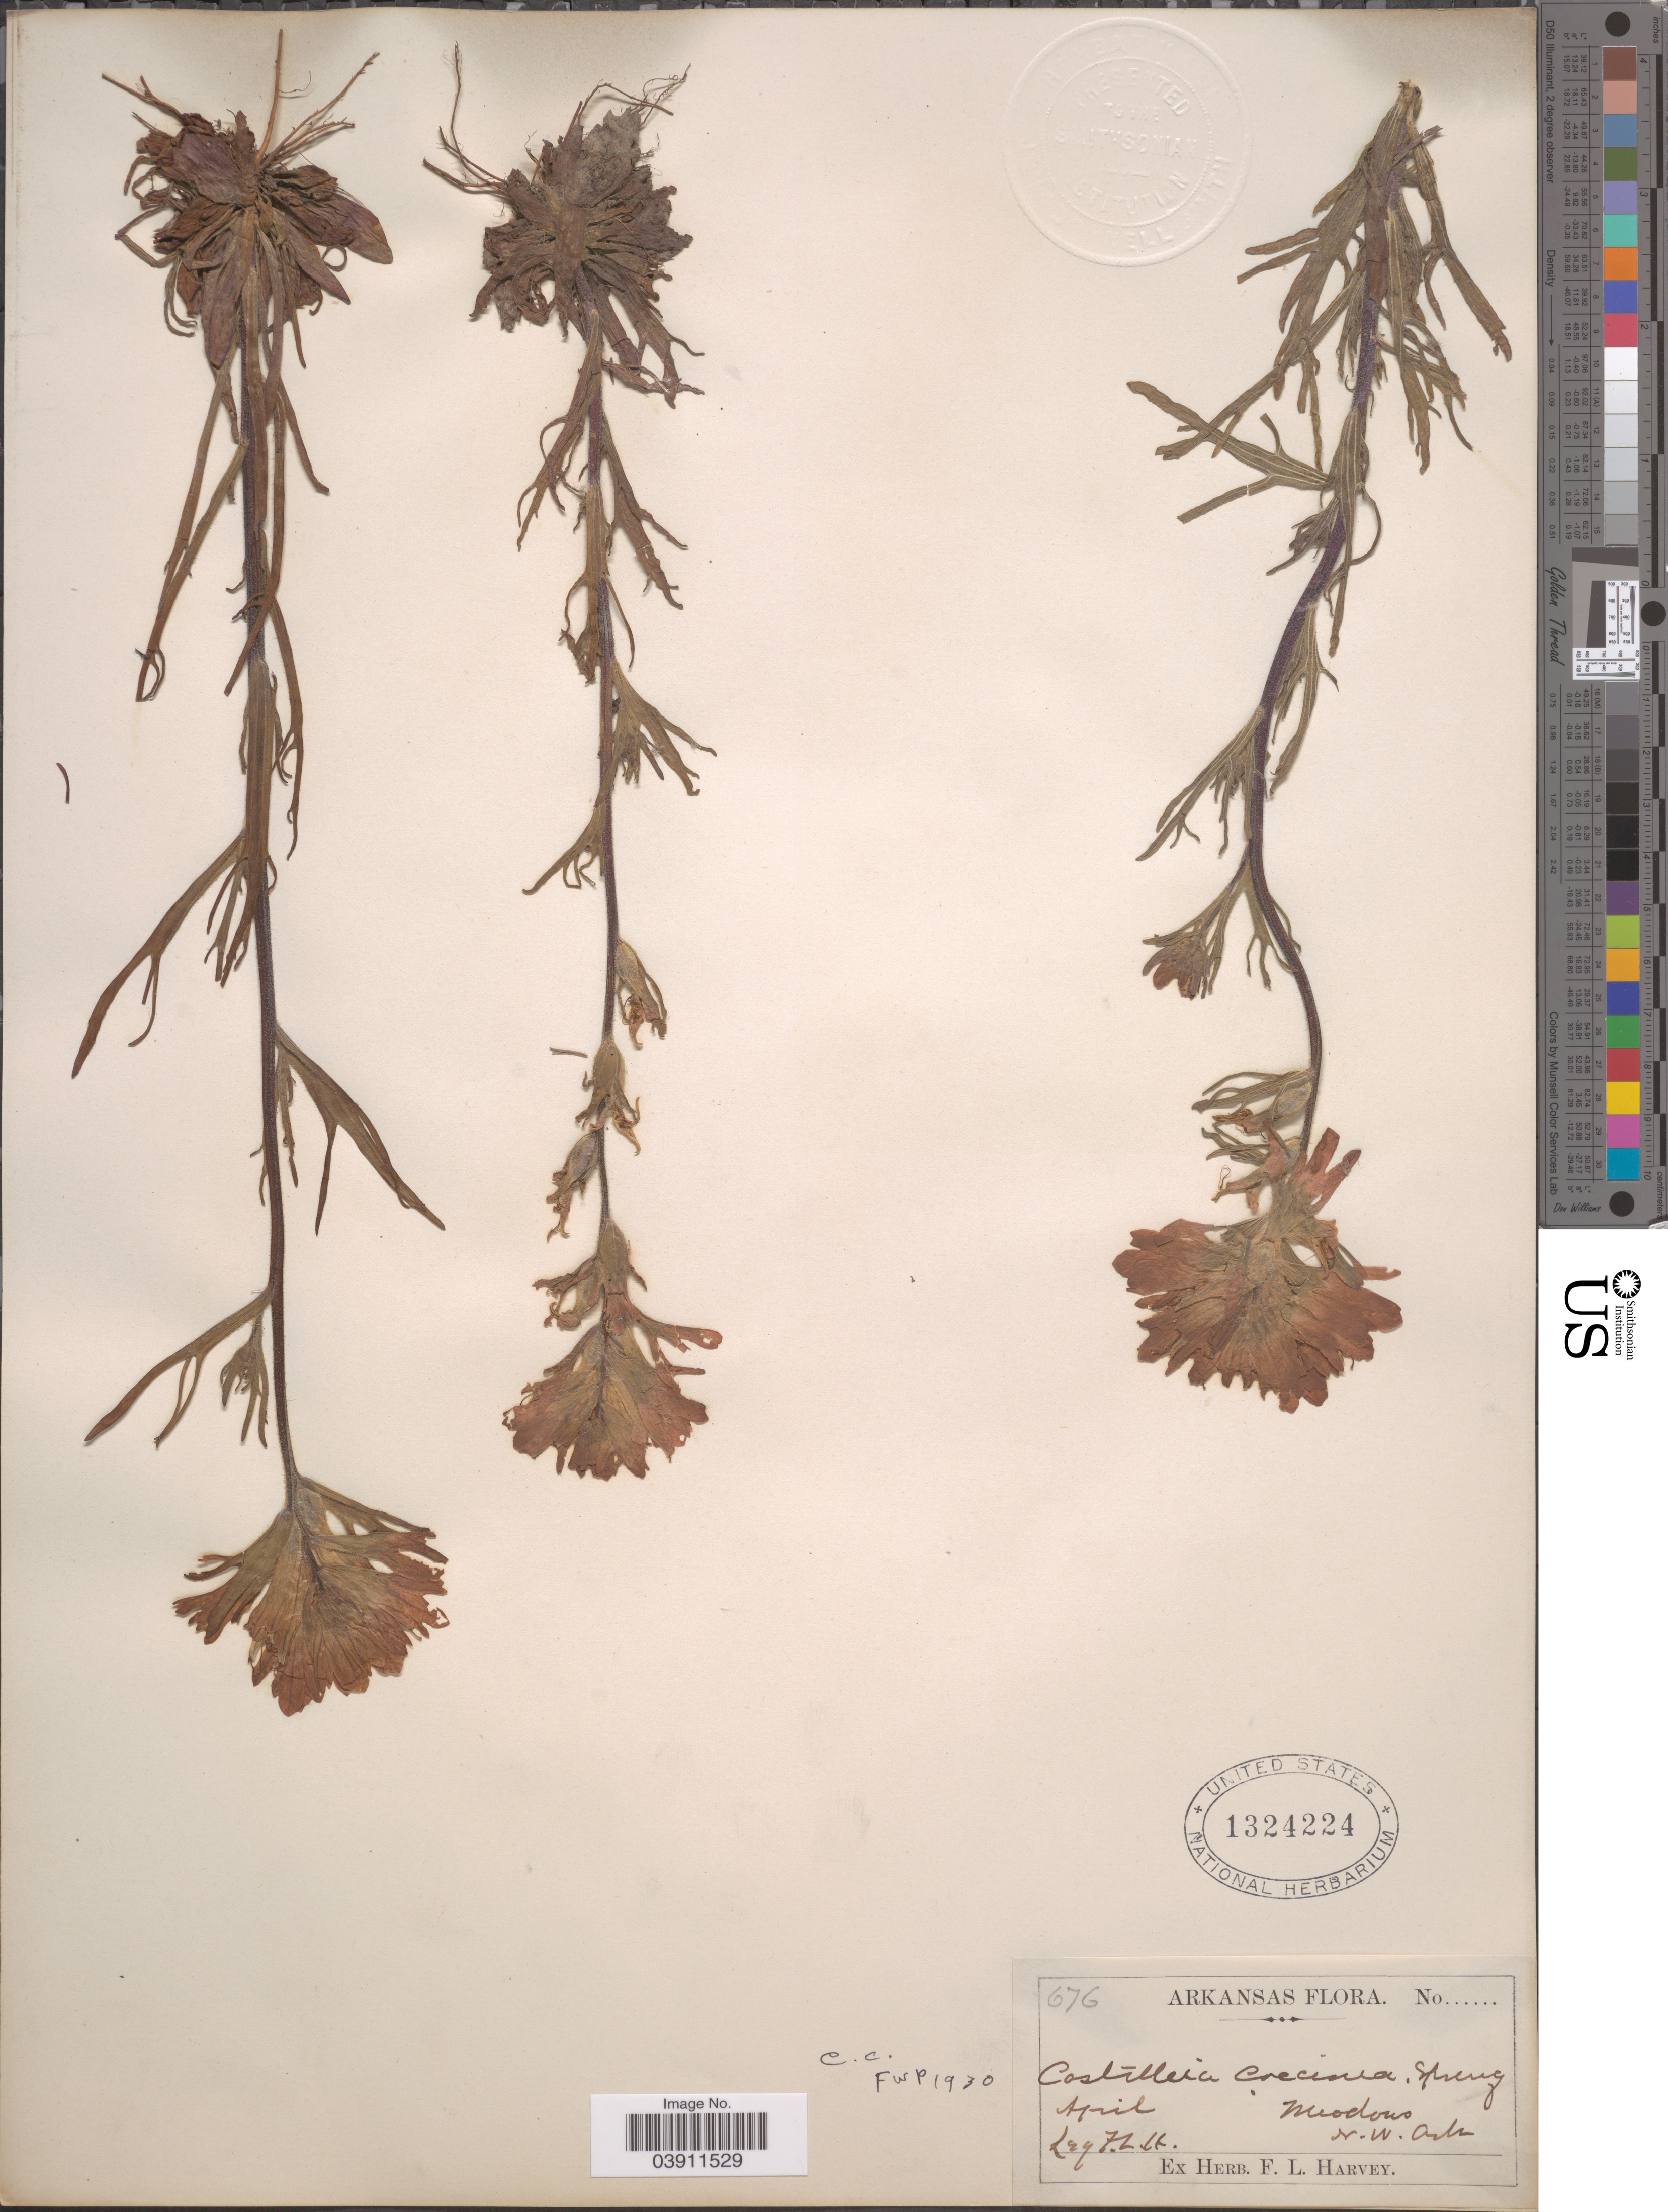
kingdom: Plantae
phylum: Tracheophyta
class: Magnoliopsida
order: Lamiales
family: Orobanchaceae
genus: Castilleja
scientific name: Castilleja coccinea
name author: (L.) Spreng.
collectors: F. L. Harvey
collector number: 676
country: United States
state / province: Arkansas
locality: Meadows, N.W. Ark.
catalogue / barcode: US 1324224